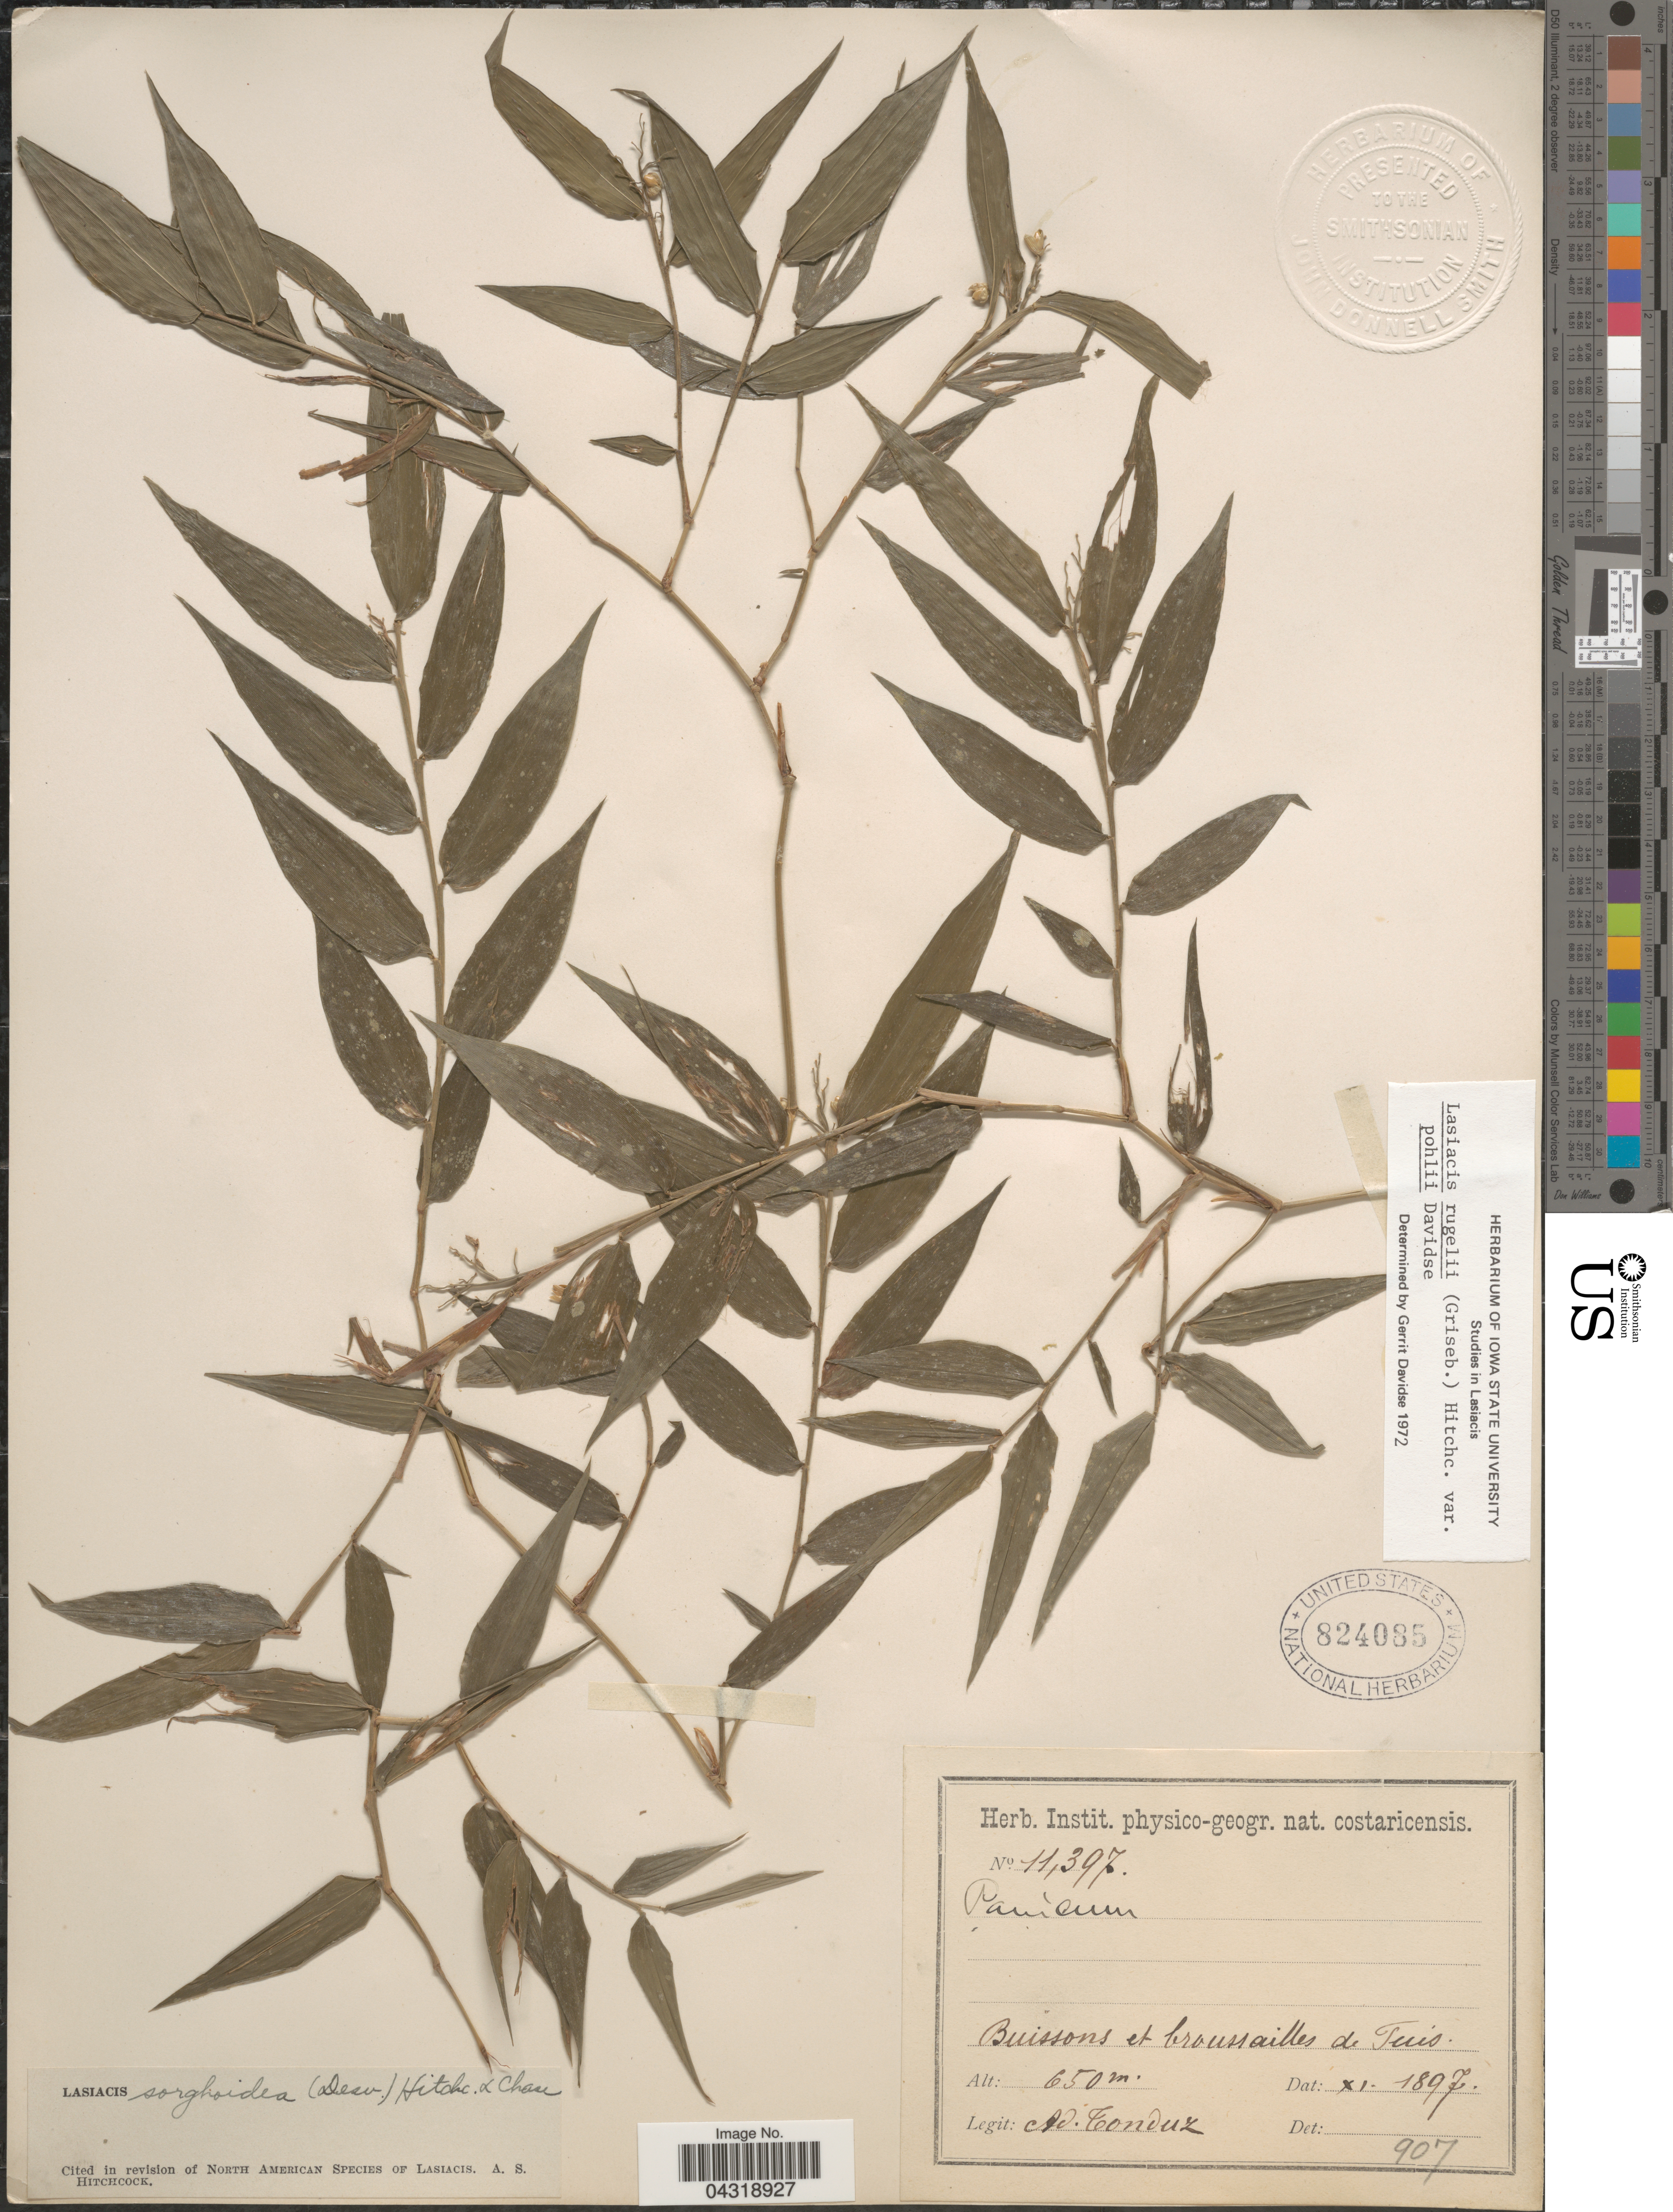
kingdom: Plantae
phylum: Tracheophyta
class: Liliopsida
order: Poales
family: Poaceae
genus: Lasiacis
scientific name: Lasiacis rugelii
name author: (Griseb.) Hitchc.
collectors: A. Tonduz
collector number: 11397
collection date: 1897-11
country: Costa Rica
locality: Buissons et broussailles de Tuis.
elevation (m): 650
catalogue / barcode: US 824085